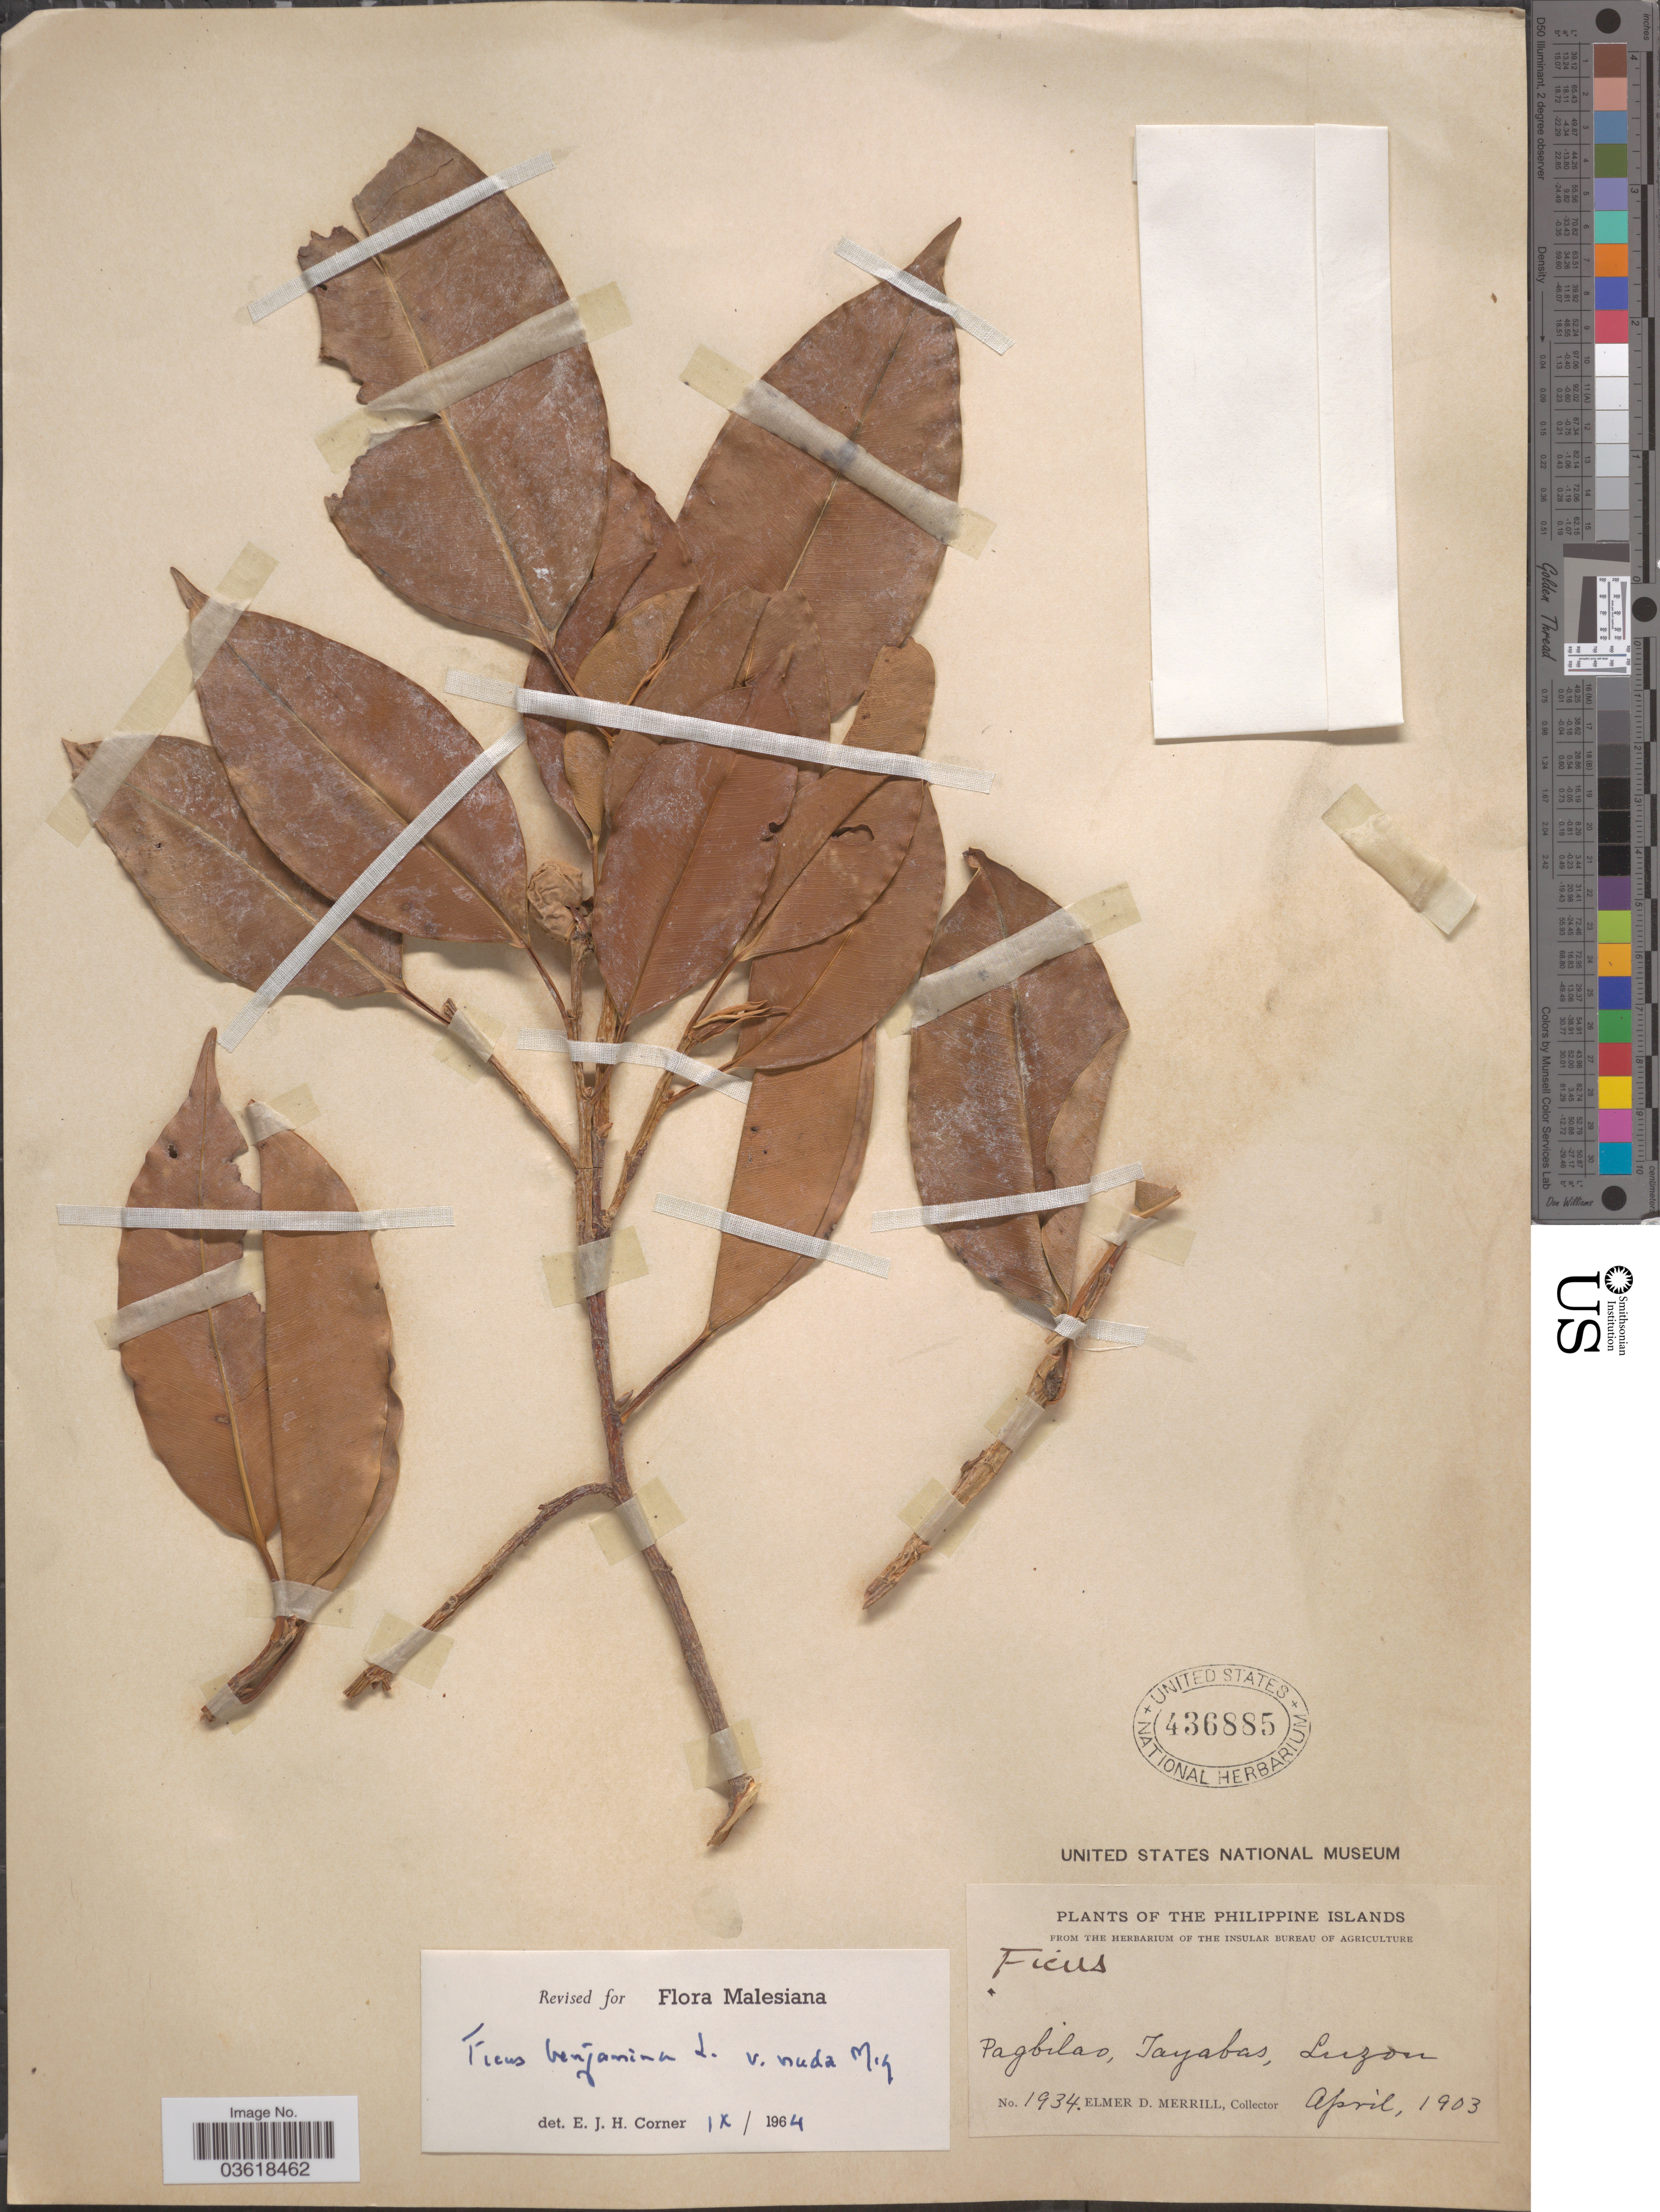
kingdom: Plantae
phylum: Tracheophyta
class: Magnoliopsida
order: Rosales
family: Moraceae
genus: Ficus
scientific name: Ficus benjamina var. nuda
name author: (Miq.) Barrett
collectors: E. D. Merrill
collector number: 1934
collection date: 1903-04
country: Philippines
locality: The Philippine Islands. Pagbilao, Tayabas, Luzon.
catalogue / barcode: US 436885